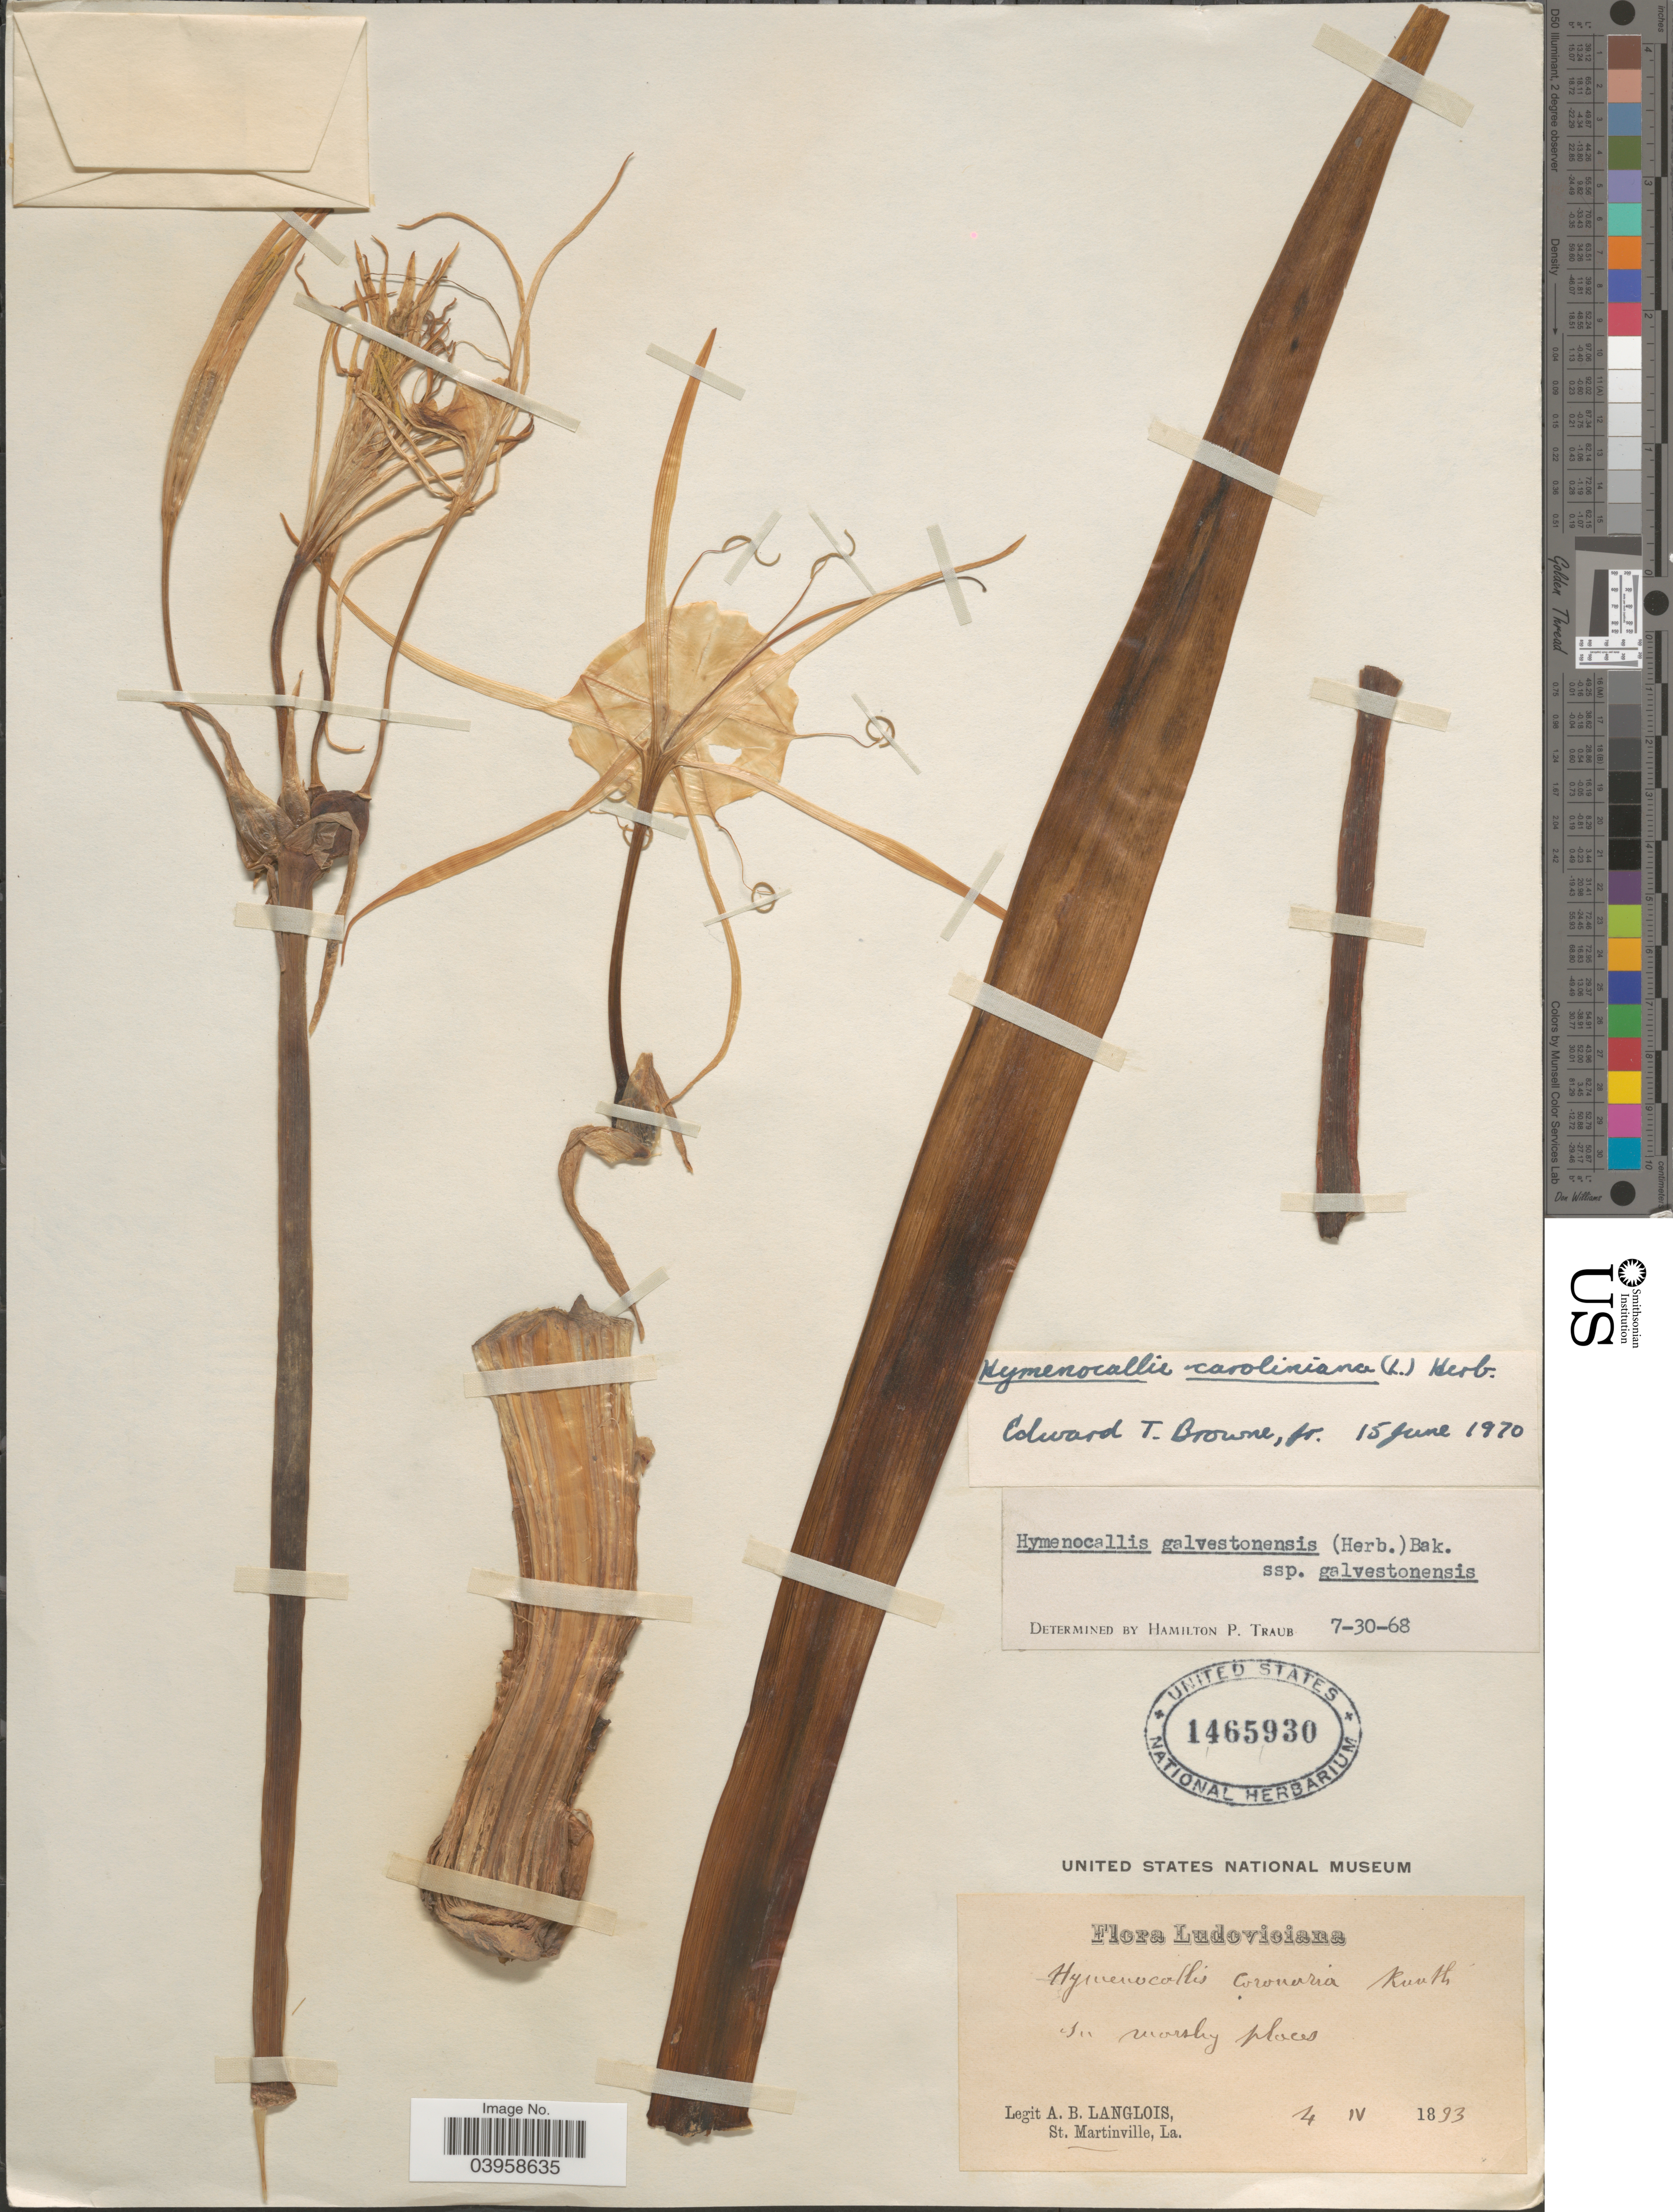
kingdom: Plantae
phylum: Tracheophyta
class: Liliopsida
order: Asparagales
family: Amaryllidaceae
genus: Hymenocallis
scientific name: Hymenocallis caroliniana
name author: (L.) Herb.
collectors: A. Langlois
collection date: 1893-04-04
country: United States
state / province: Louisiana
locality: St. Martinville.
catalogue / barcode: US 1465930